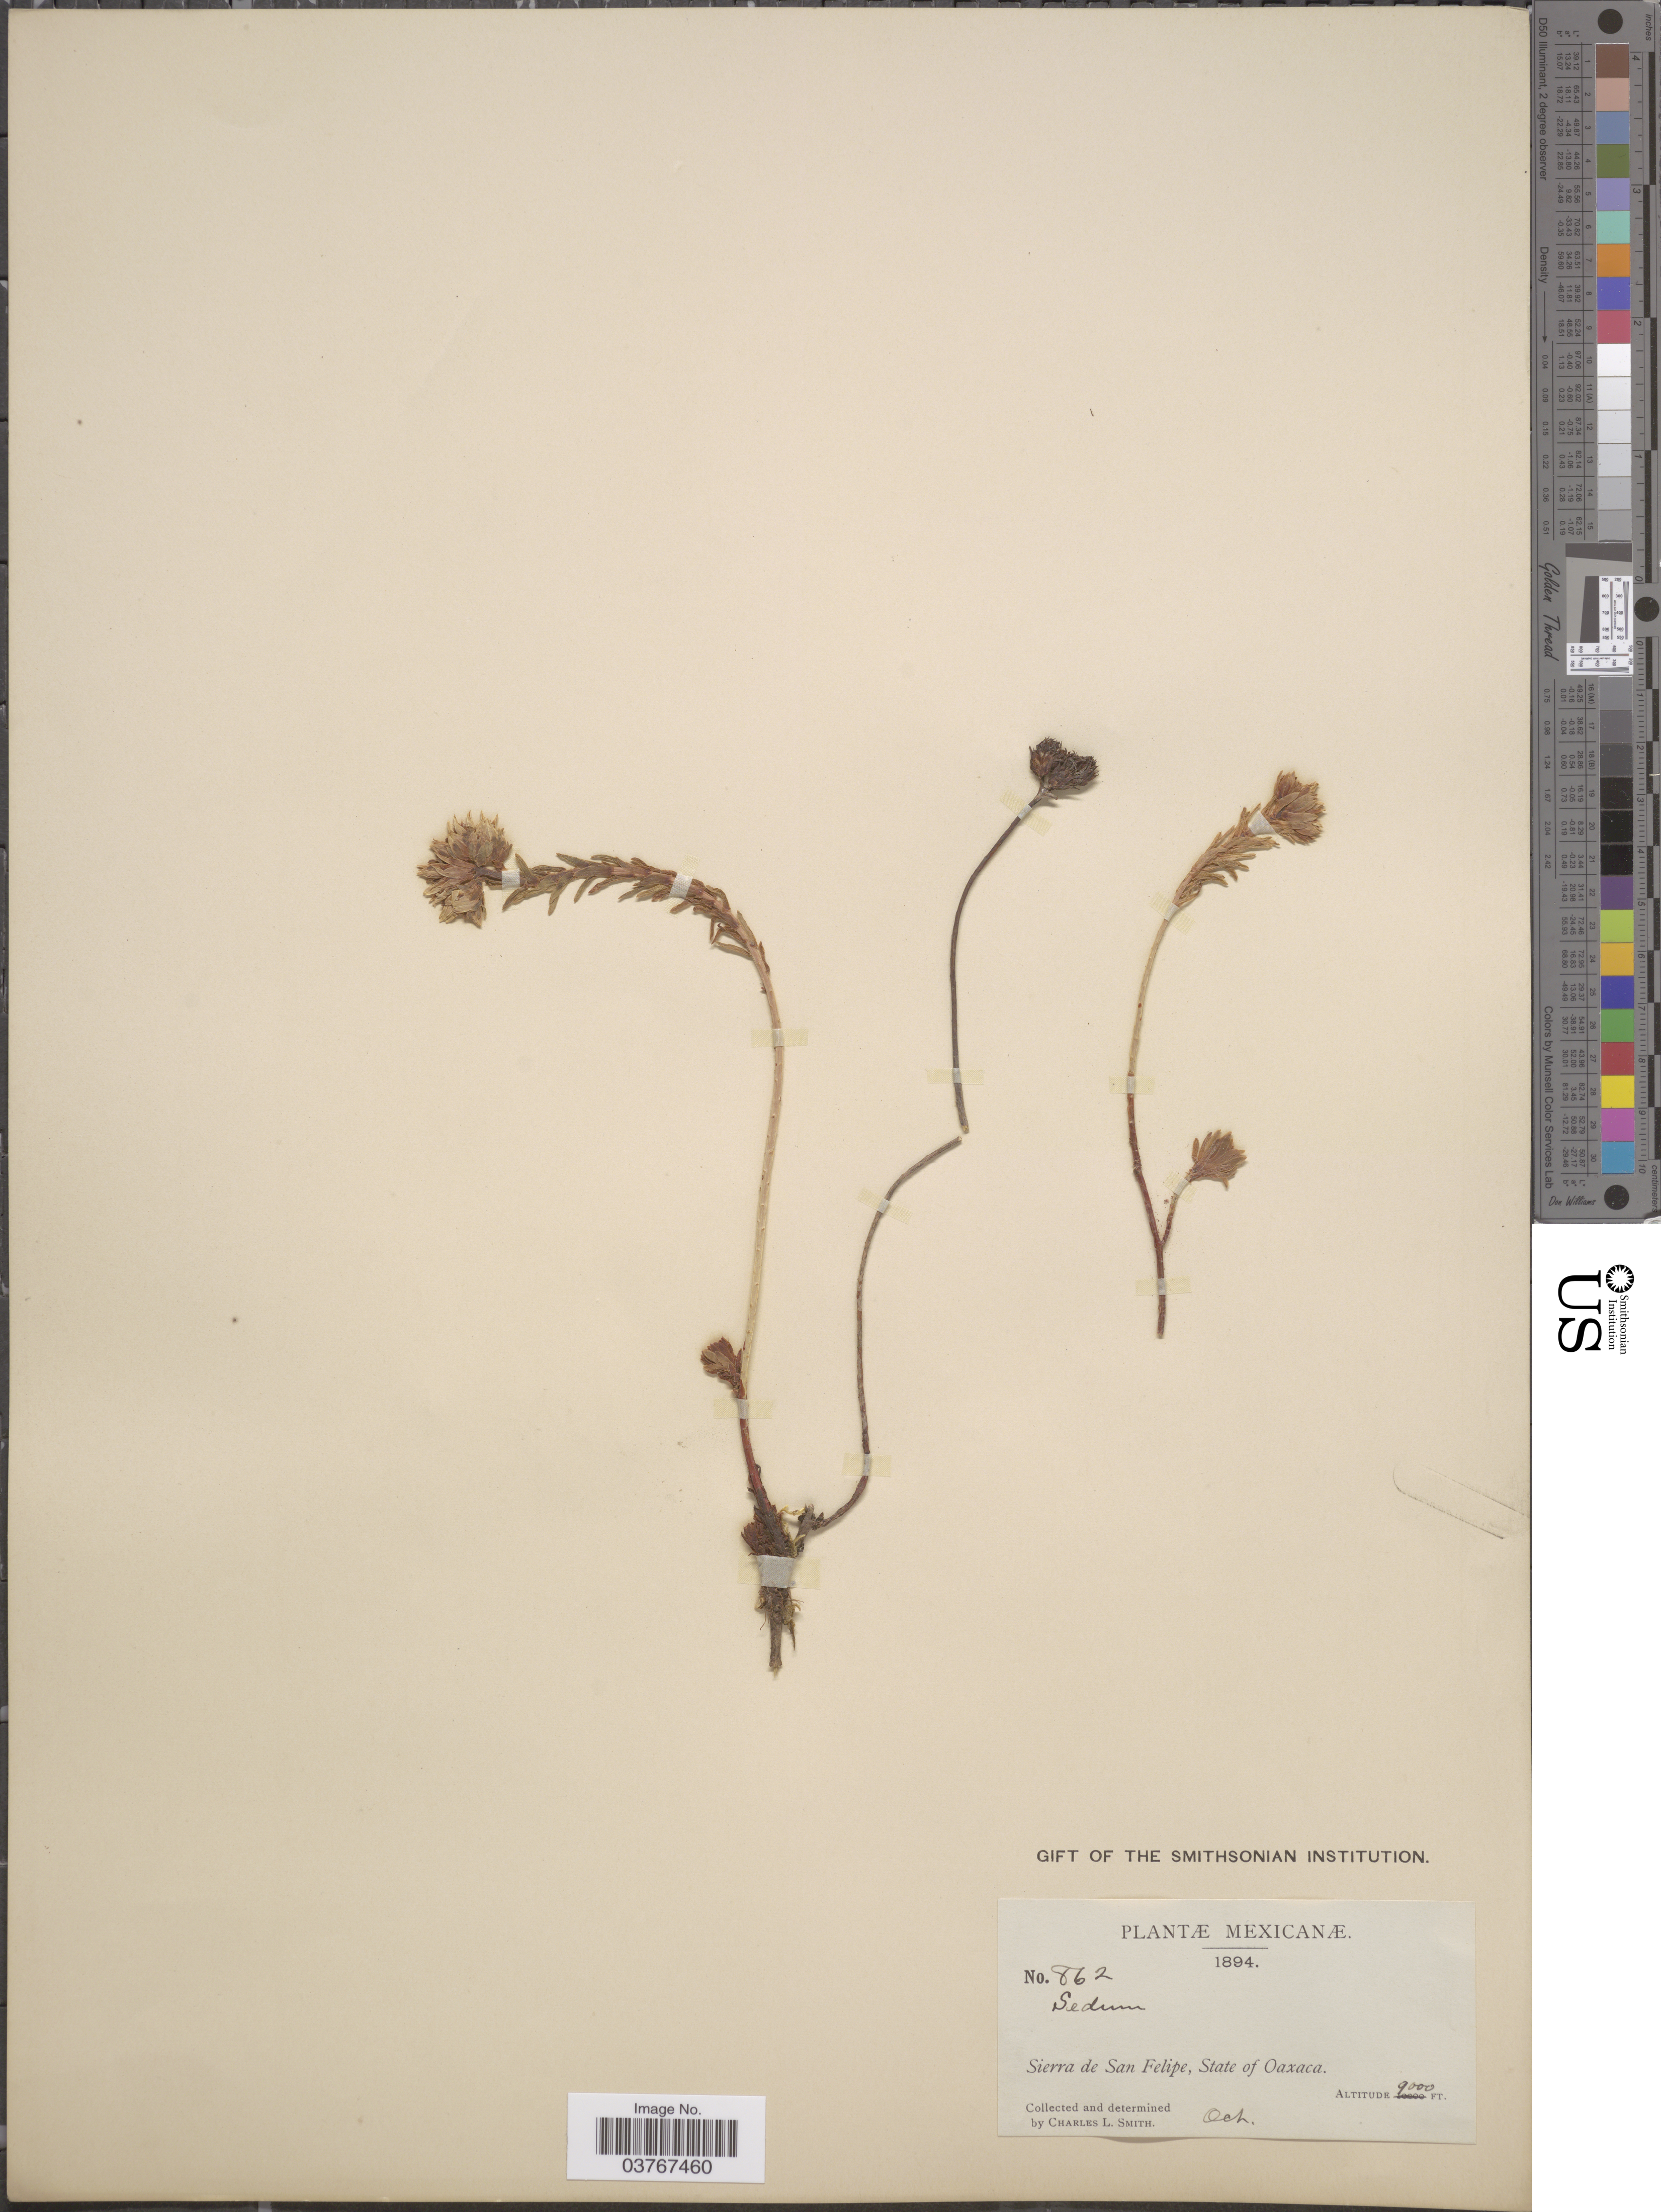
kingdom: Plantae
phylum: Tracheophyta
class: Magnoliopsida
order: Saxifragales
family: Crassulaceae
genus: Sedum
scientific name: Sedum sp.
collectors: C. L. Smith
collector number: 862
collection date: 1894-10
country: Mexico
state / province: Oaxaca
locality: Sierra de San Felipe.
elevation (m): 2743